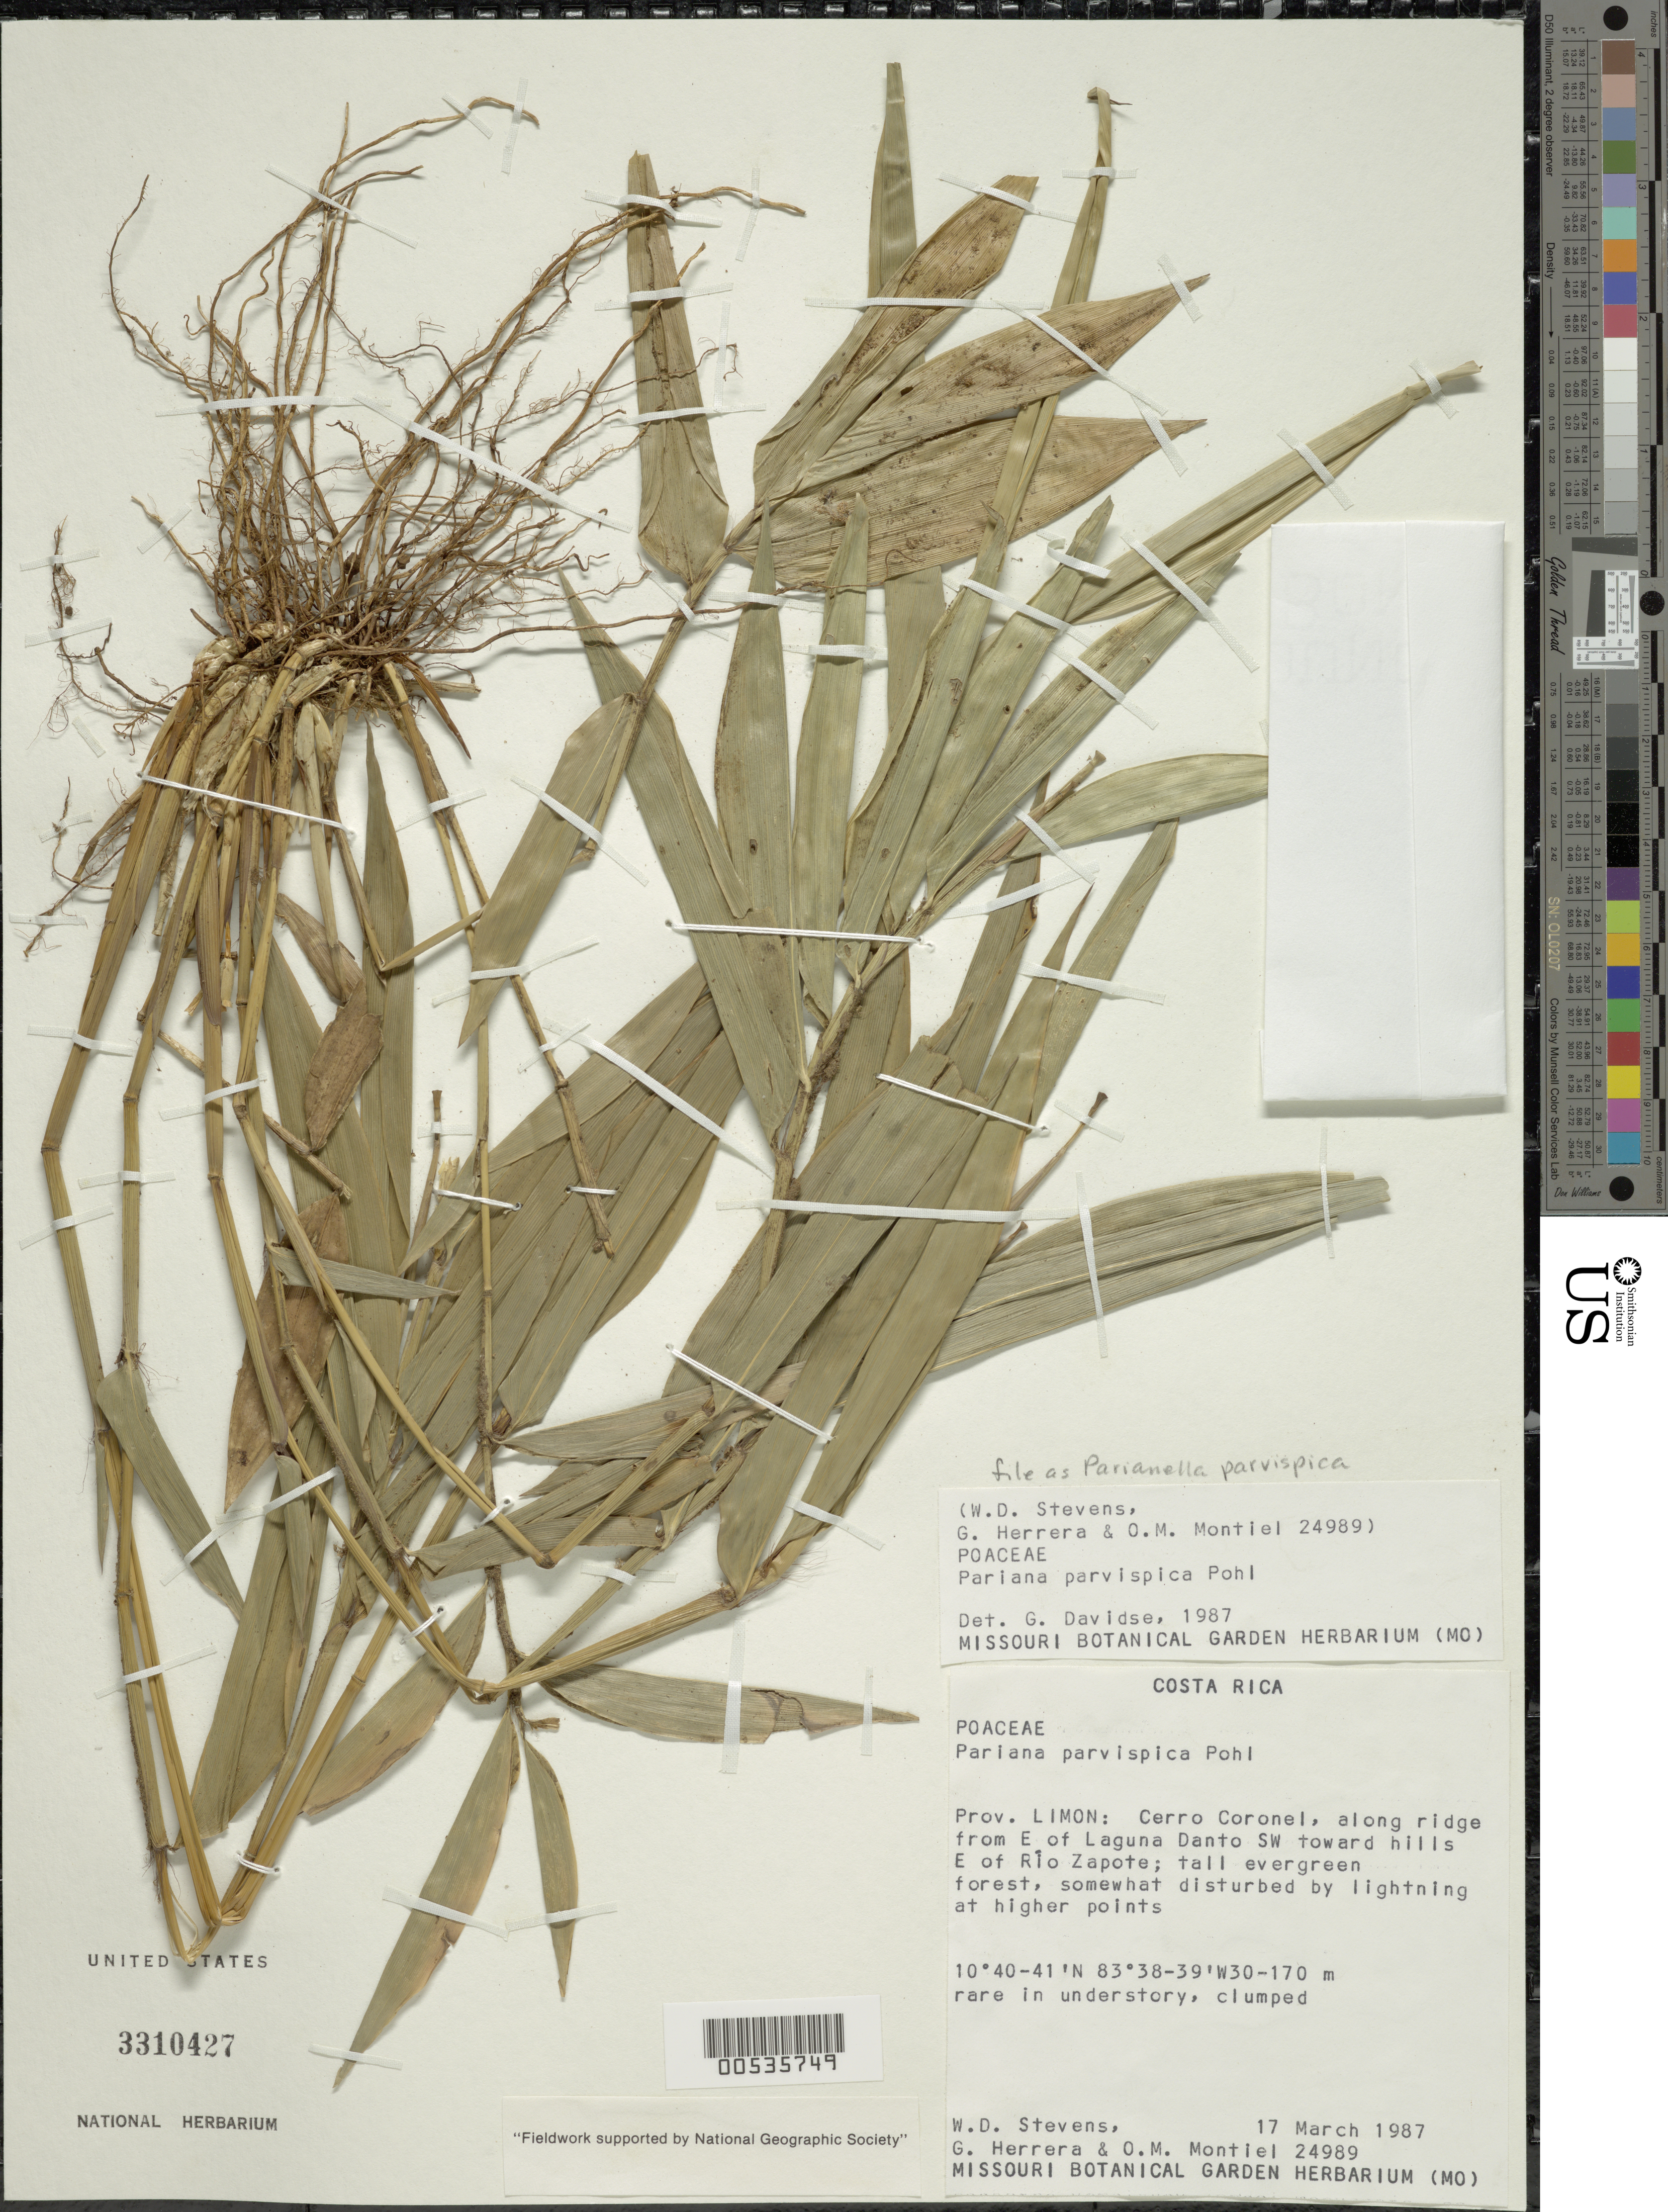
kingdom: Plantae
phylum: Tracheophyta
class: Liliopsida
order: Poales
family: Poaceae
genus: Pariana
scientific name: Pariana parvispica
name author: R.W. Pohl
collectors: W. D. Stevens, G. Herrera Ch. & O. Montiel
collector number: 24989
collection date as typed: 17 Mar 1987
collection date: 1987-03-17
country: Costa Rica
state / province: Limón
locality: Cerro coronel, e of laguna danto sw of hills, e of rio azpote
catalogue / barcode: US 3310427